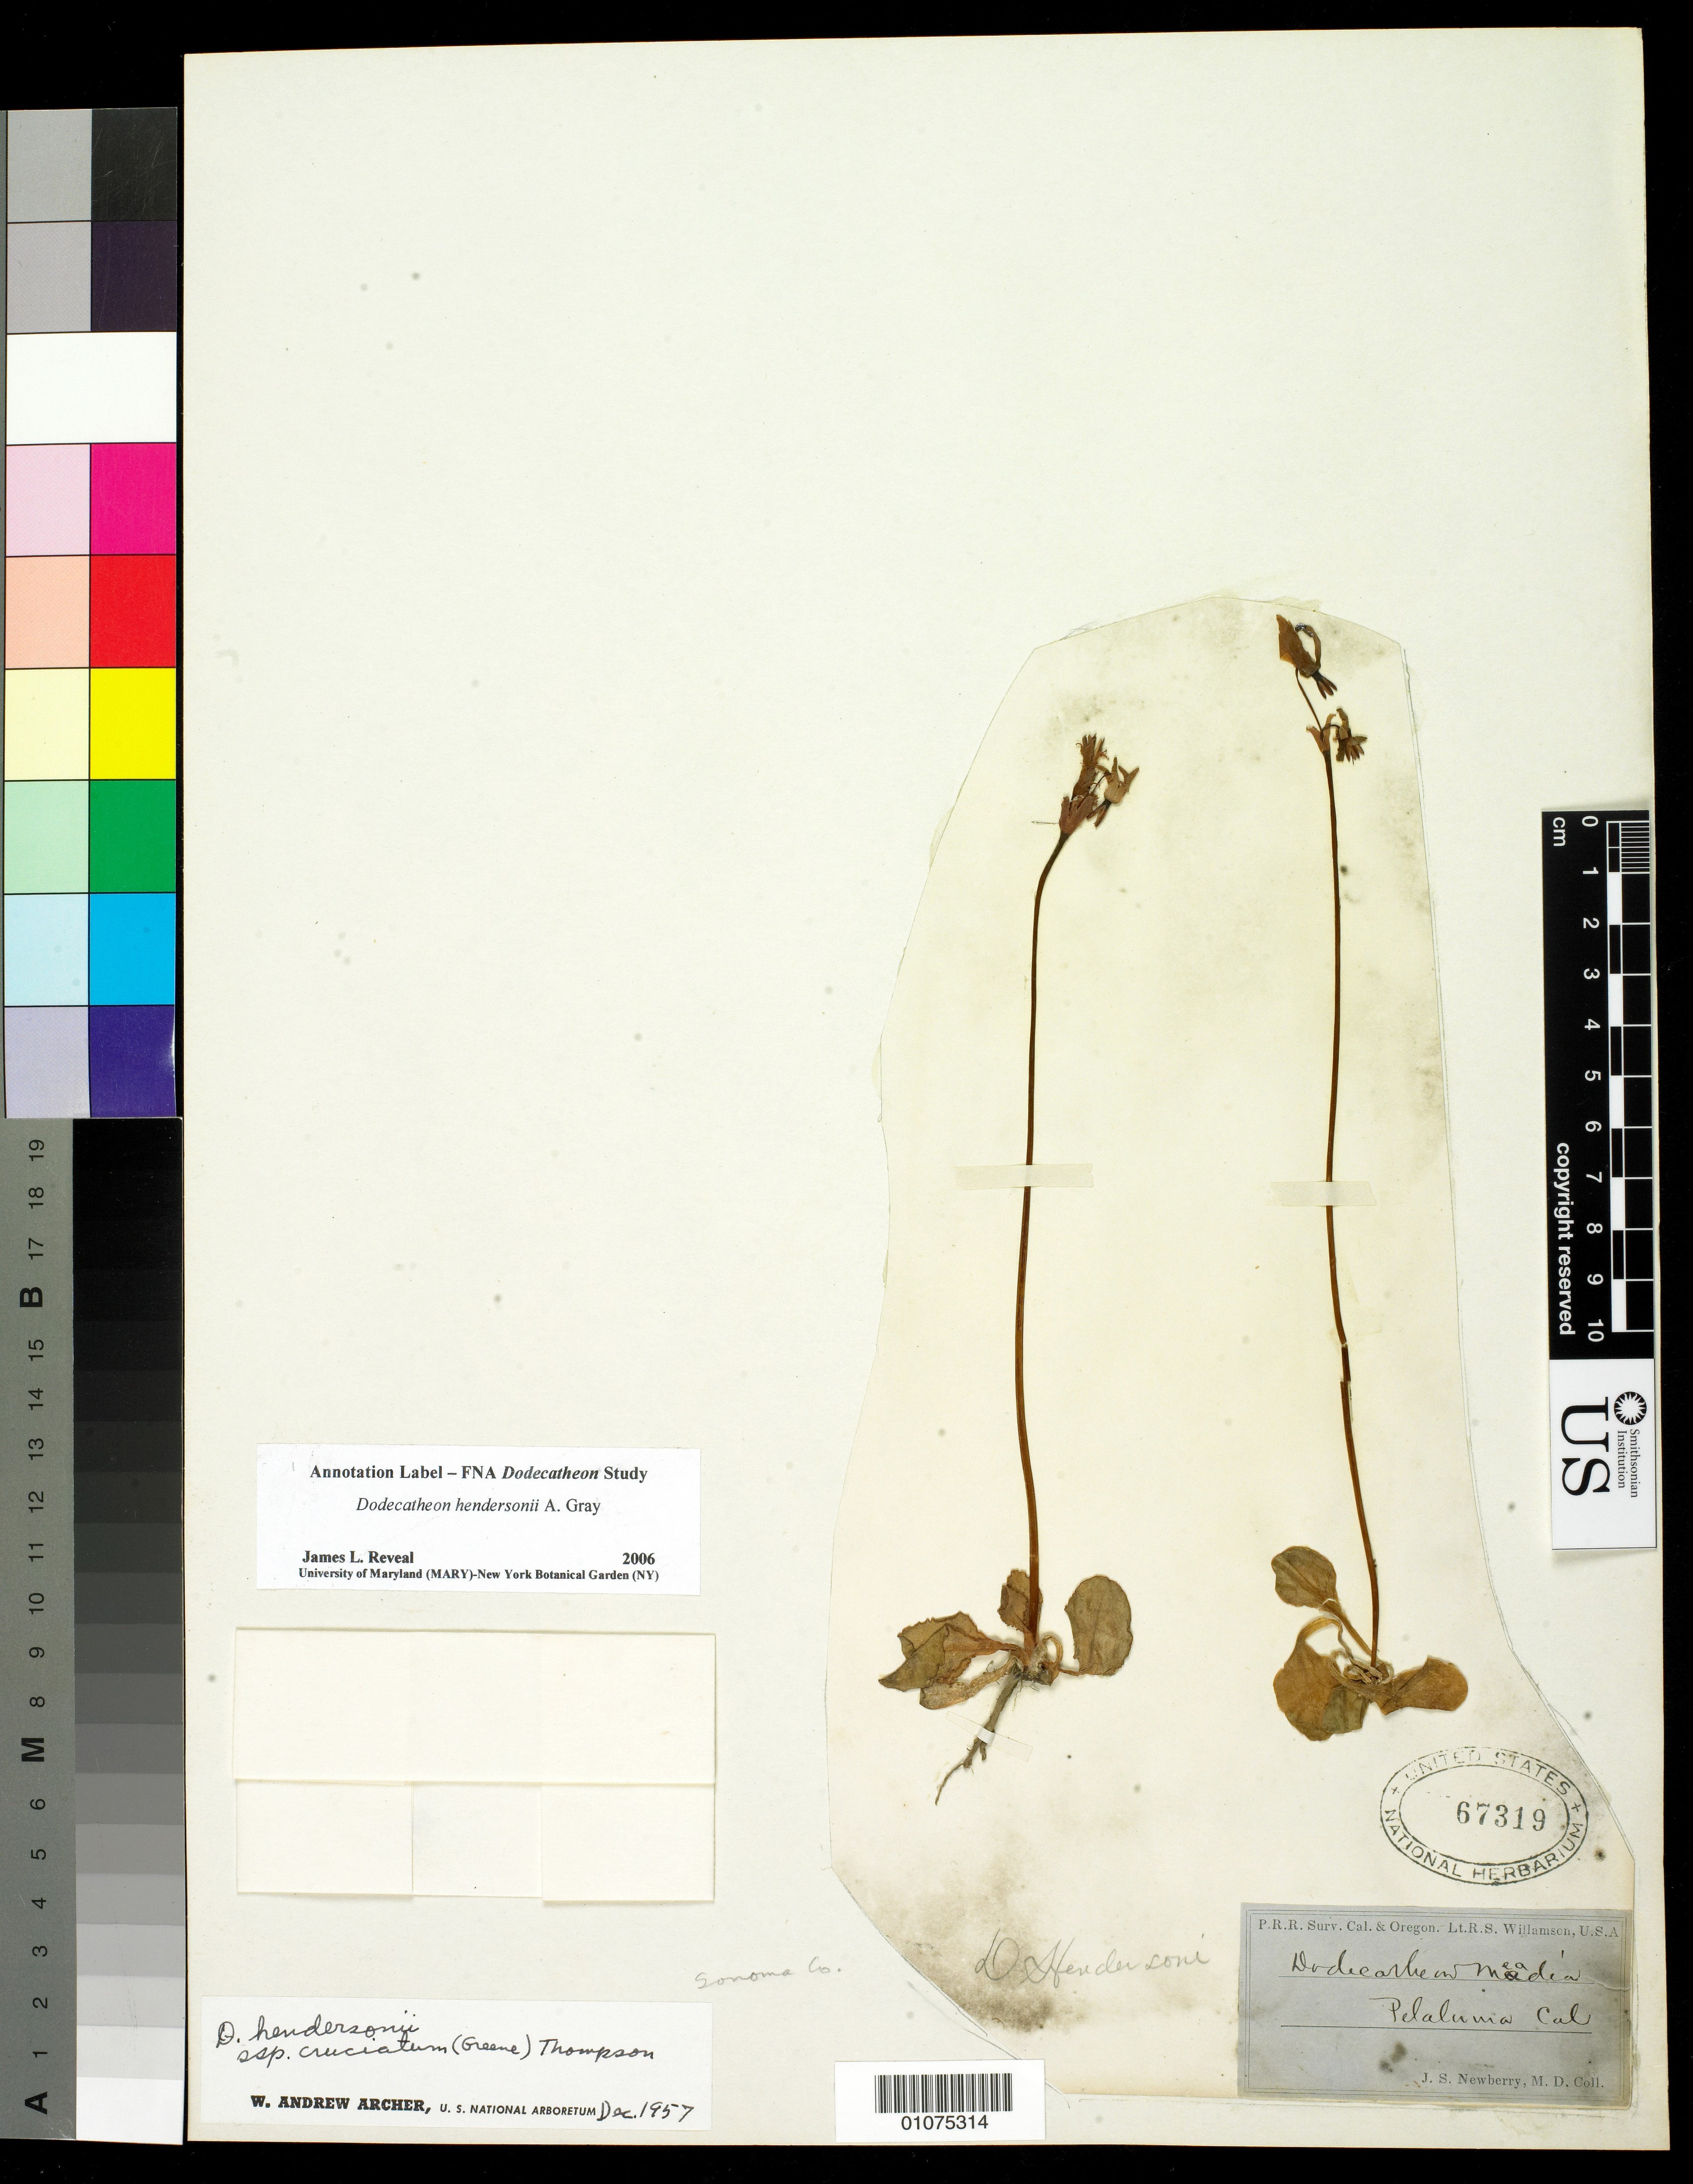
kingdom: Plantae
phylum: Tracheophyta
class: Magnoliopsida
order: Ericales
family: Primulaceae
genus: Dodecatheon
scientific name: Dodecatheon hendersonii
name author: A. Gray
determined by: Reveal, J. L.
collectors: J. S. Newberry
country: United States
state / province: California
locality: Pelaluma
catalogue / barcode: US 67319